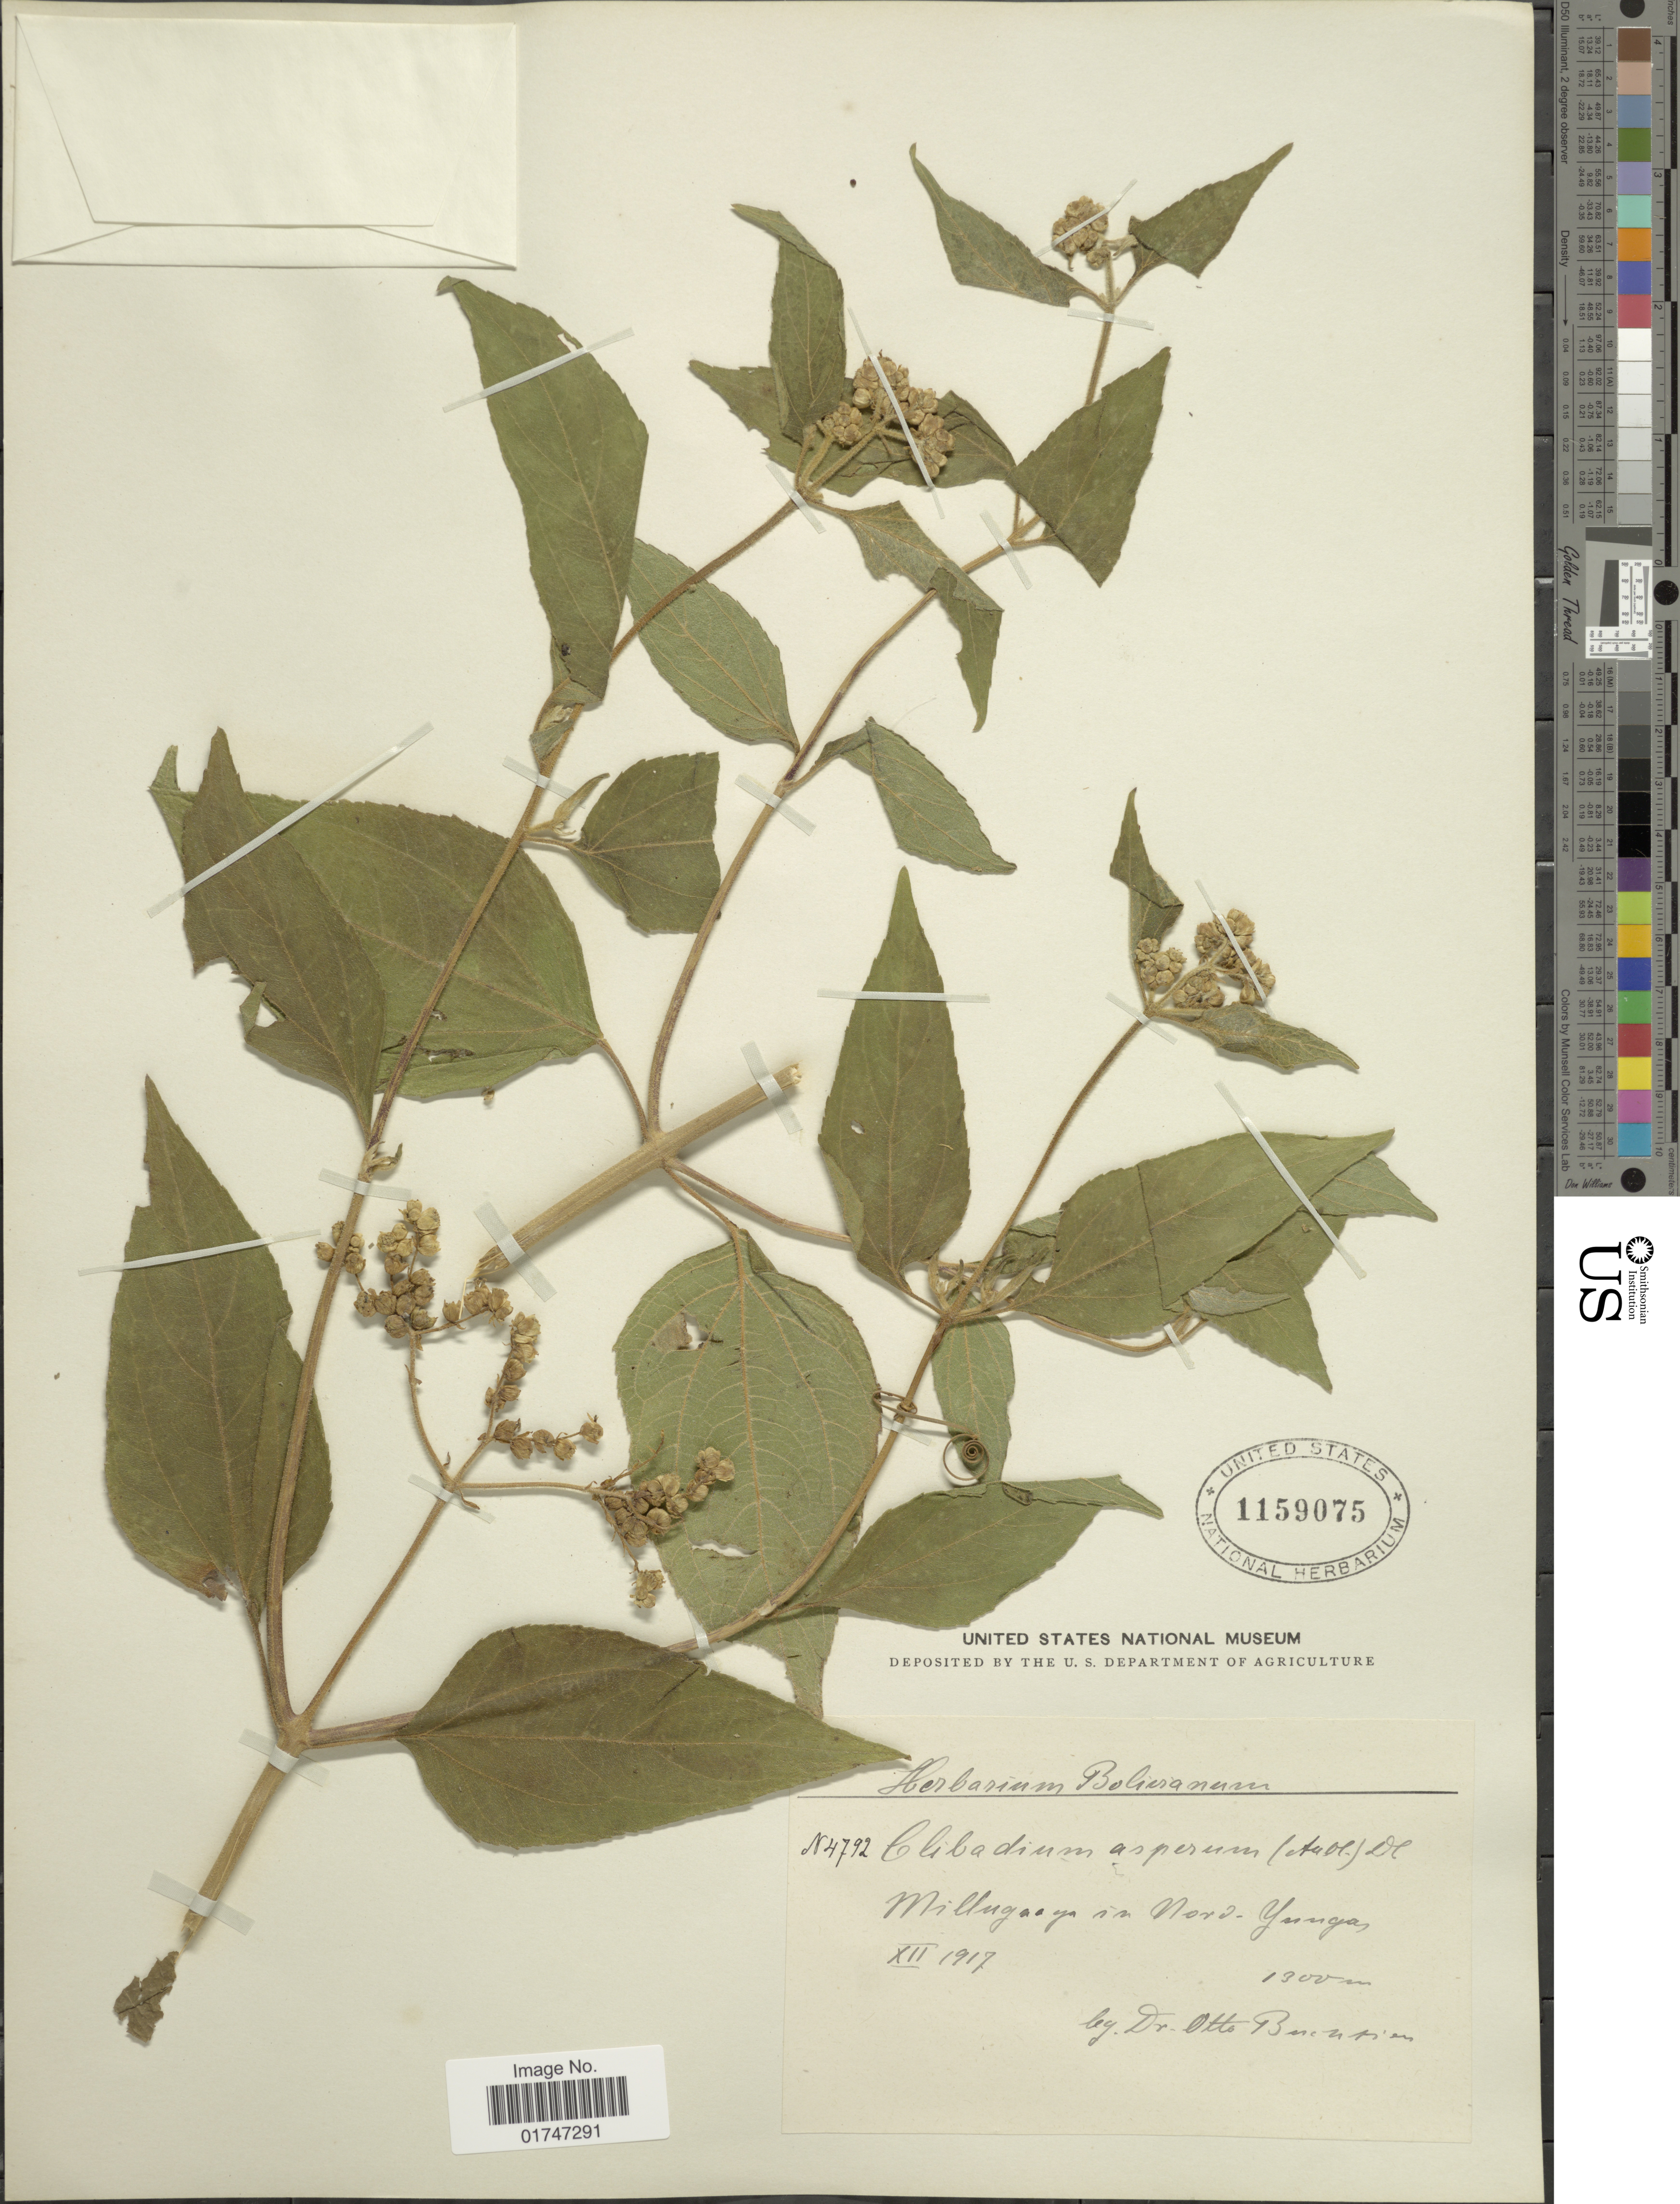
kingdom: Plantae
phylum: Tracheophyta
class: Magnoliopsida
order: Asterales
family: Asteraceae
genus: Clibadium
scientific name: Clibadium sp.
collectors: O. Buchtien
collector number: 4792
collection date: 1917-12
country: Bolivia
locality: Millugaoyu in Nord-Yungas.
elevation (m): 1300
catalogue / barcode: US 1159076